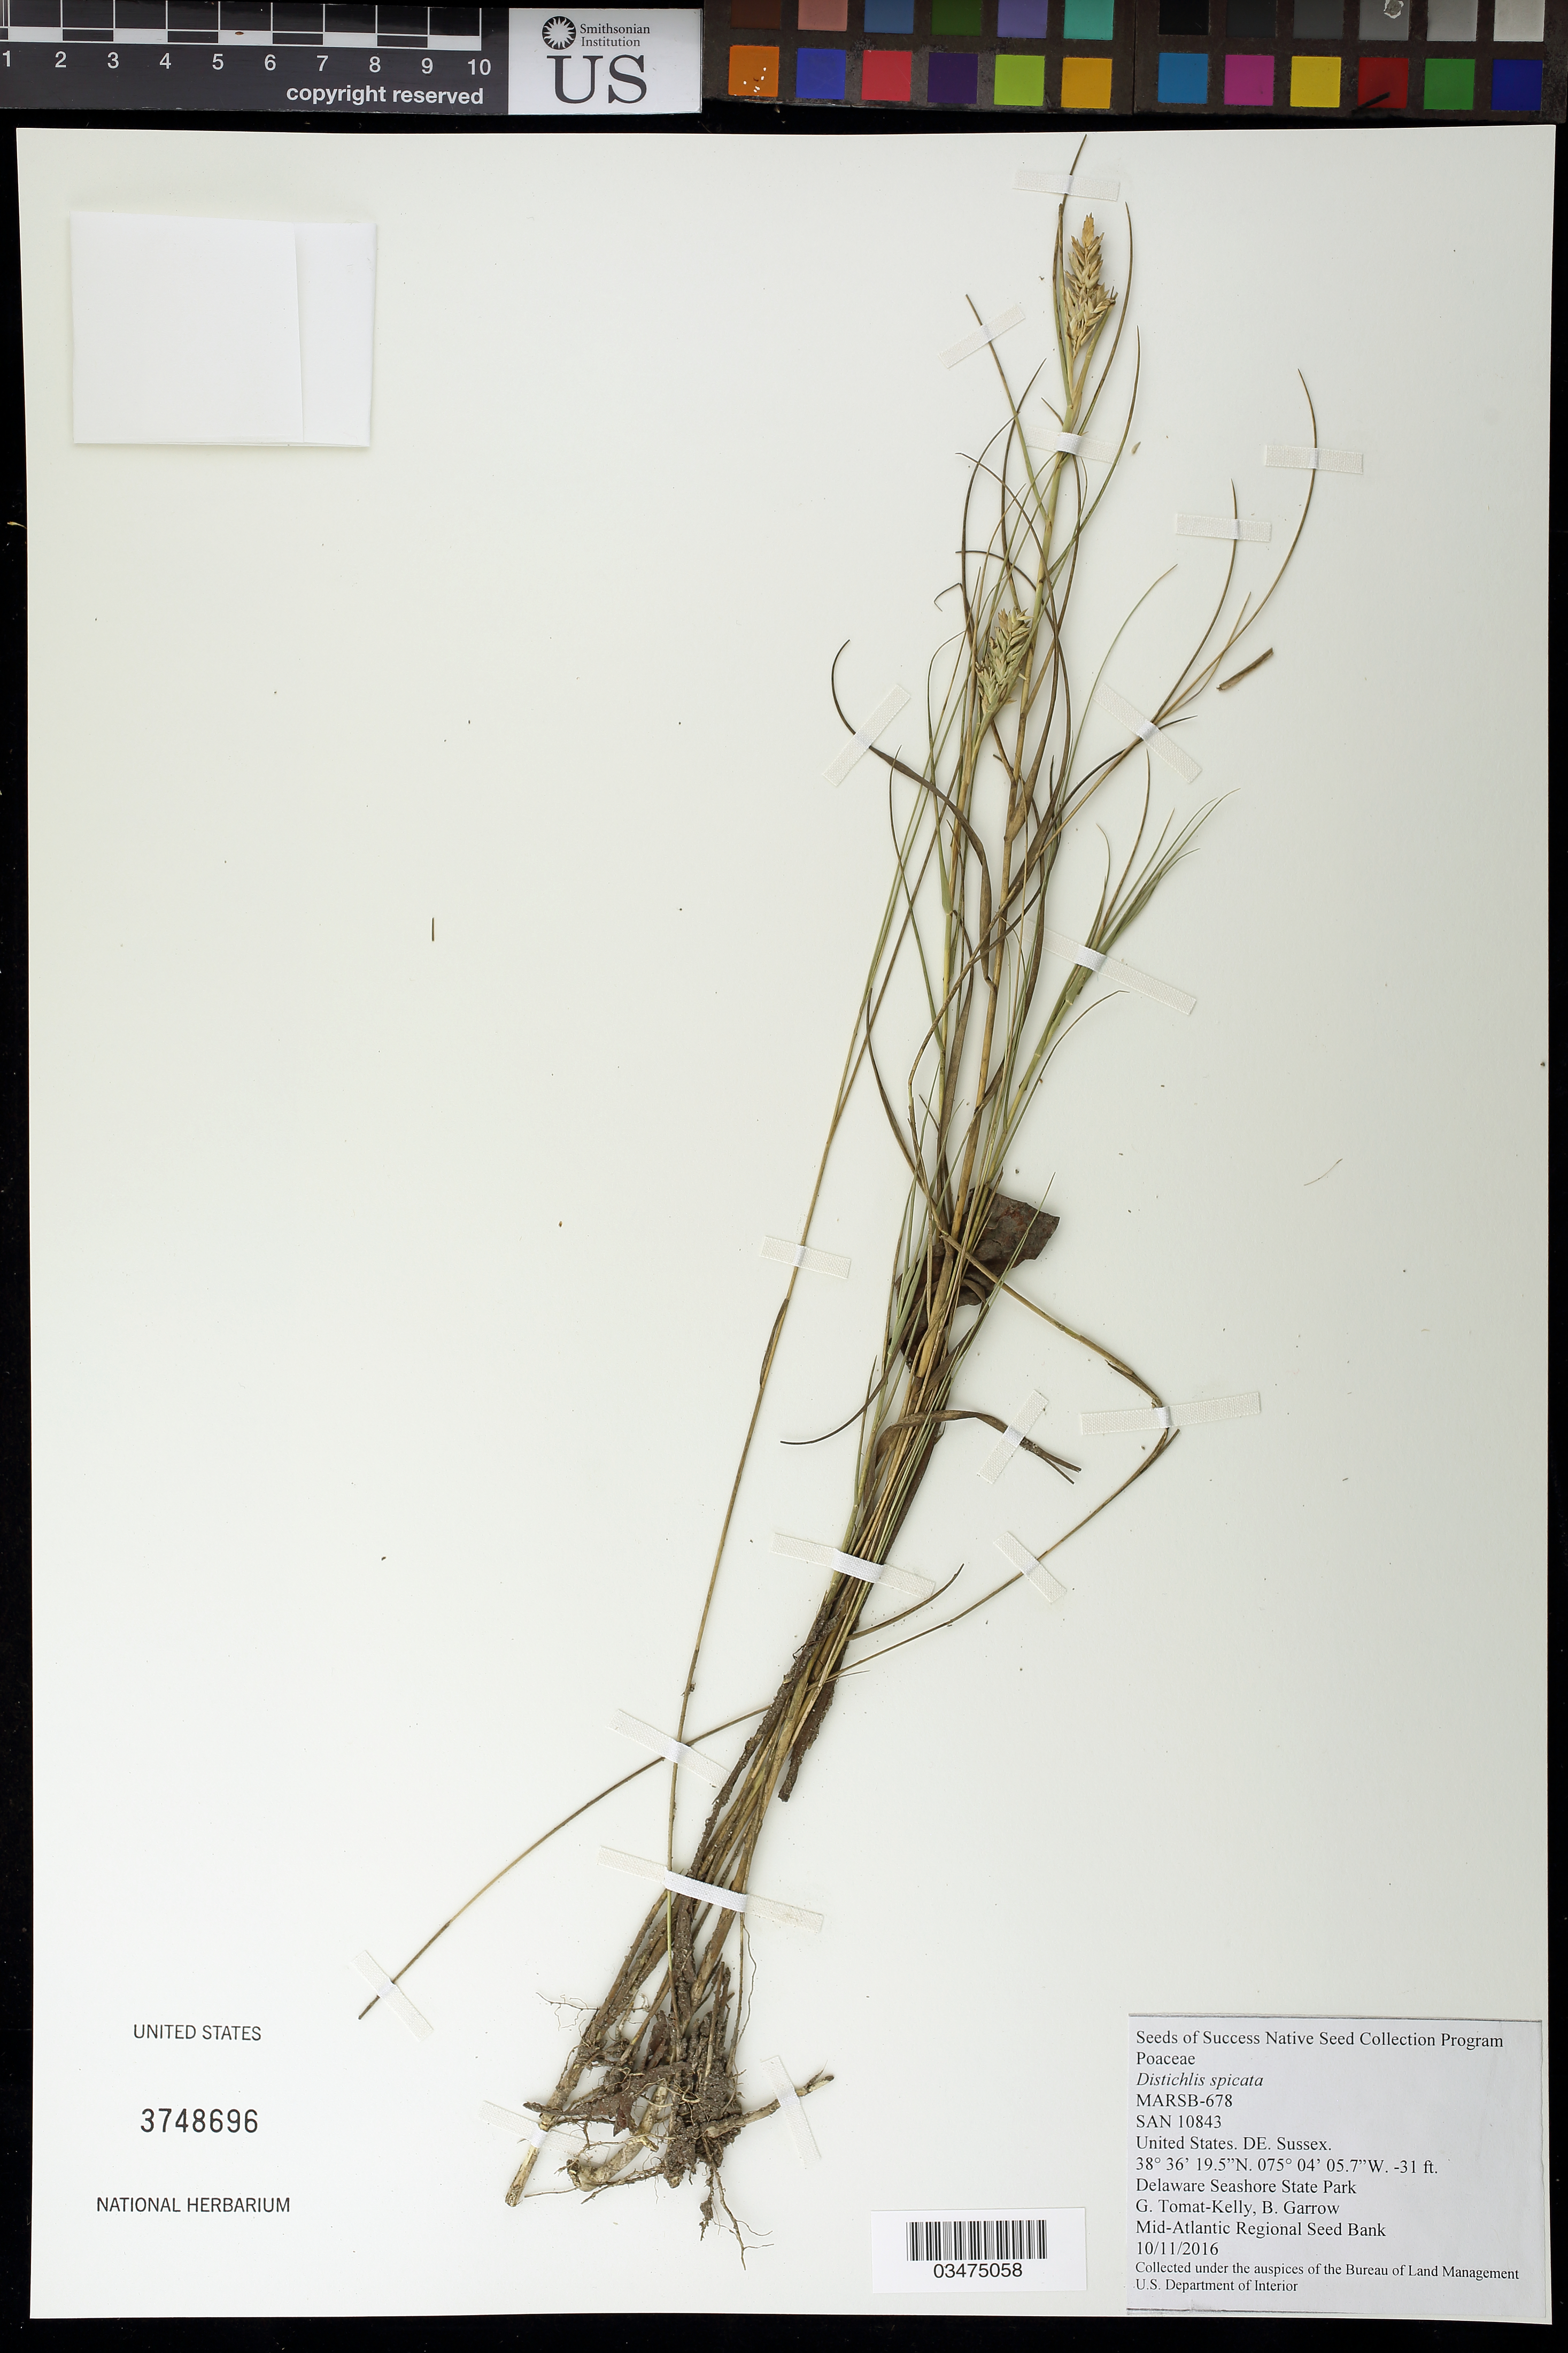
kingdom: Plantae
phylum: Tracheophyta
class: Liliopsida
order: Poales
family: Poaceae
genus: Distichlis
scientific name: Distichlis spicata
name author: (L.) Greene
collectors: G. Tomat-Kelly & B. Garrow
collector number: MARSB-678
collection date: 2016-10-11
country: United States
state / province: Delaware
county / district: Sussex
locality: Delaware Seashore State Park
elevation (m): -9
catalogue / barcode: US 3748696